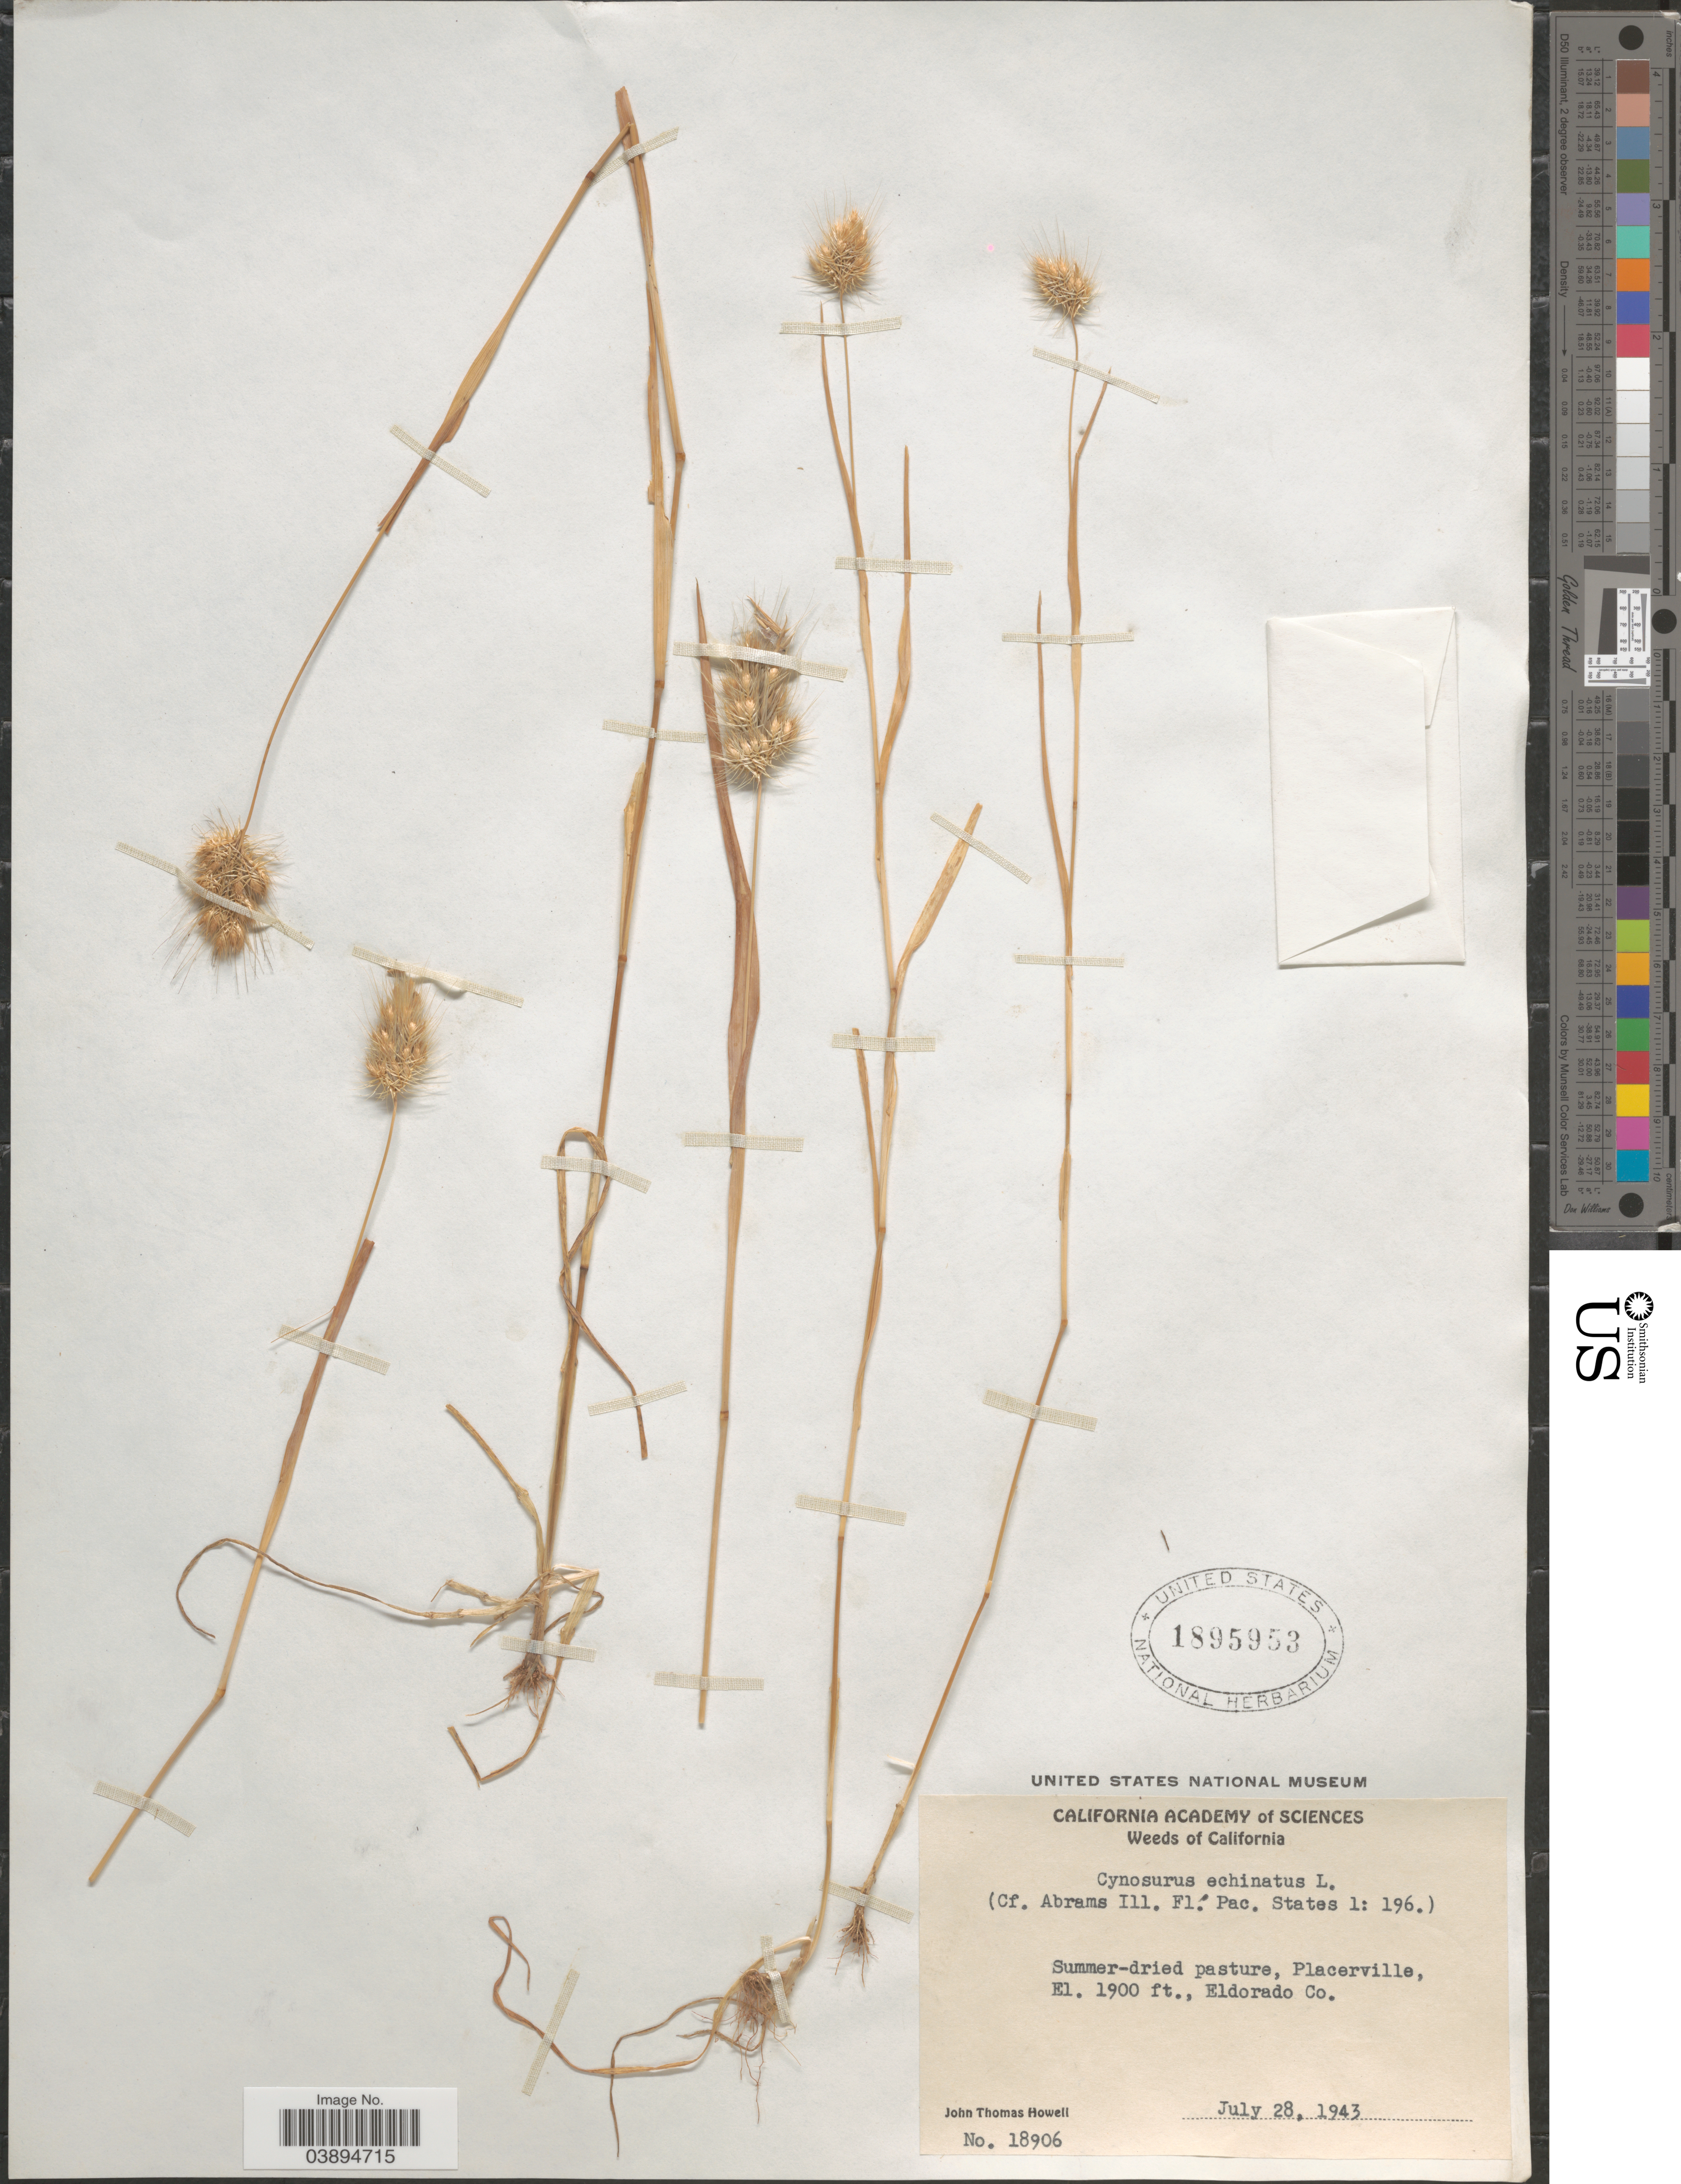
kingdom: Plantae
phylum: Tracheophyta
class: Liliopsida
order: Poales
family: Poaceae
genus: Cynosurus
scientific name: Cynosurus echinatus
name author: L.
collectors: J. T. Howell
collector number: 18906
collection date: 1943-07-28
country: United States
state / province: California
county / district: El Dorado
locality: Summer-dried pasture, Placerville, Eldorado Co.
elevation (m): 579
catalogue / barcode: US 1895953